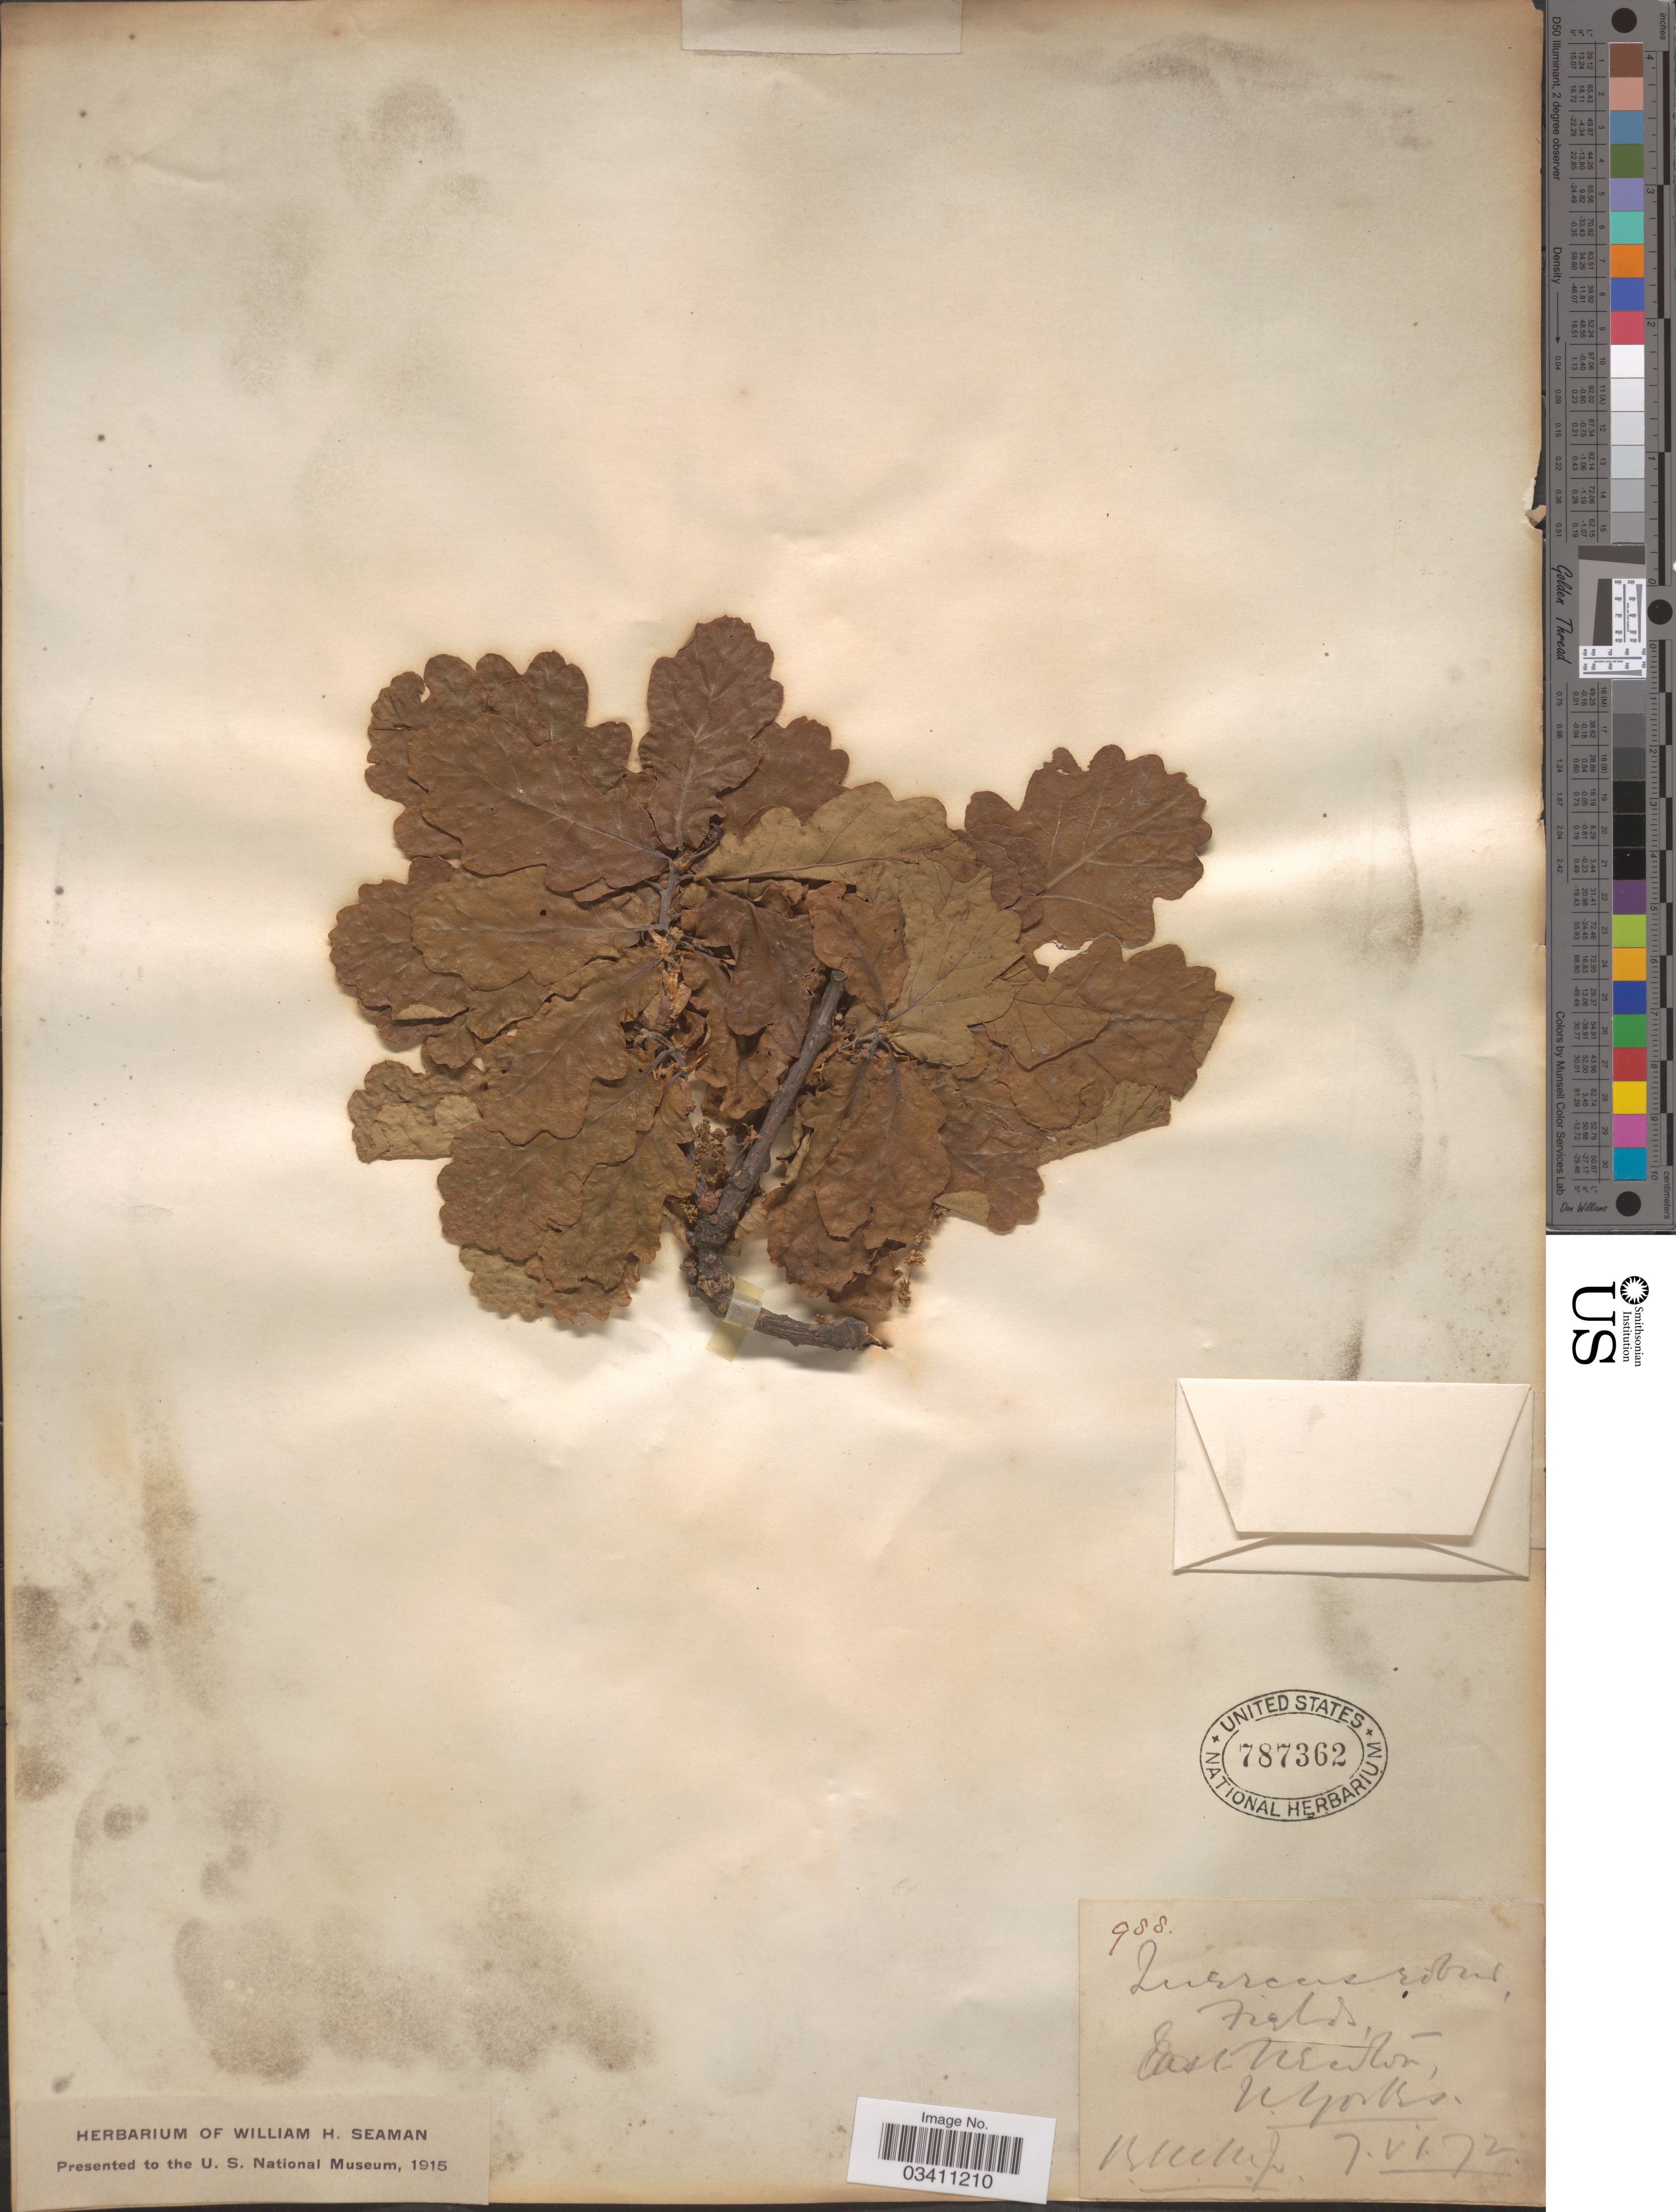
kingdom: Plantae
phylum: Tracheophyta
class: Magnoliopsida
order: Fagales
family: Fagaceae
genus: Quercus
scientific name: Quercus robur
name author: L.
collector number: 988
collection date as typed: Transcribed d/m/y: 7/6/72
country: United Kingdom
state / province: England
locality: East Newton, W Yorks.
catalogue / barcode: US 787362